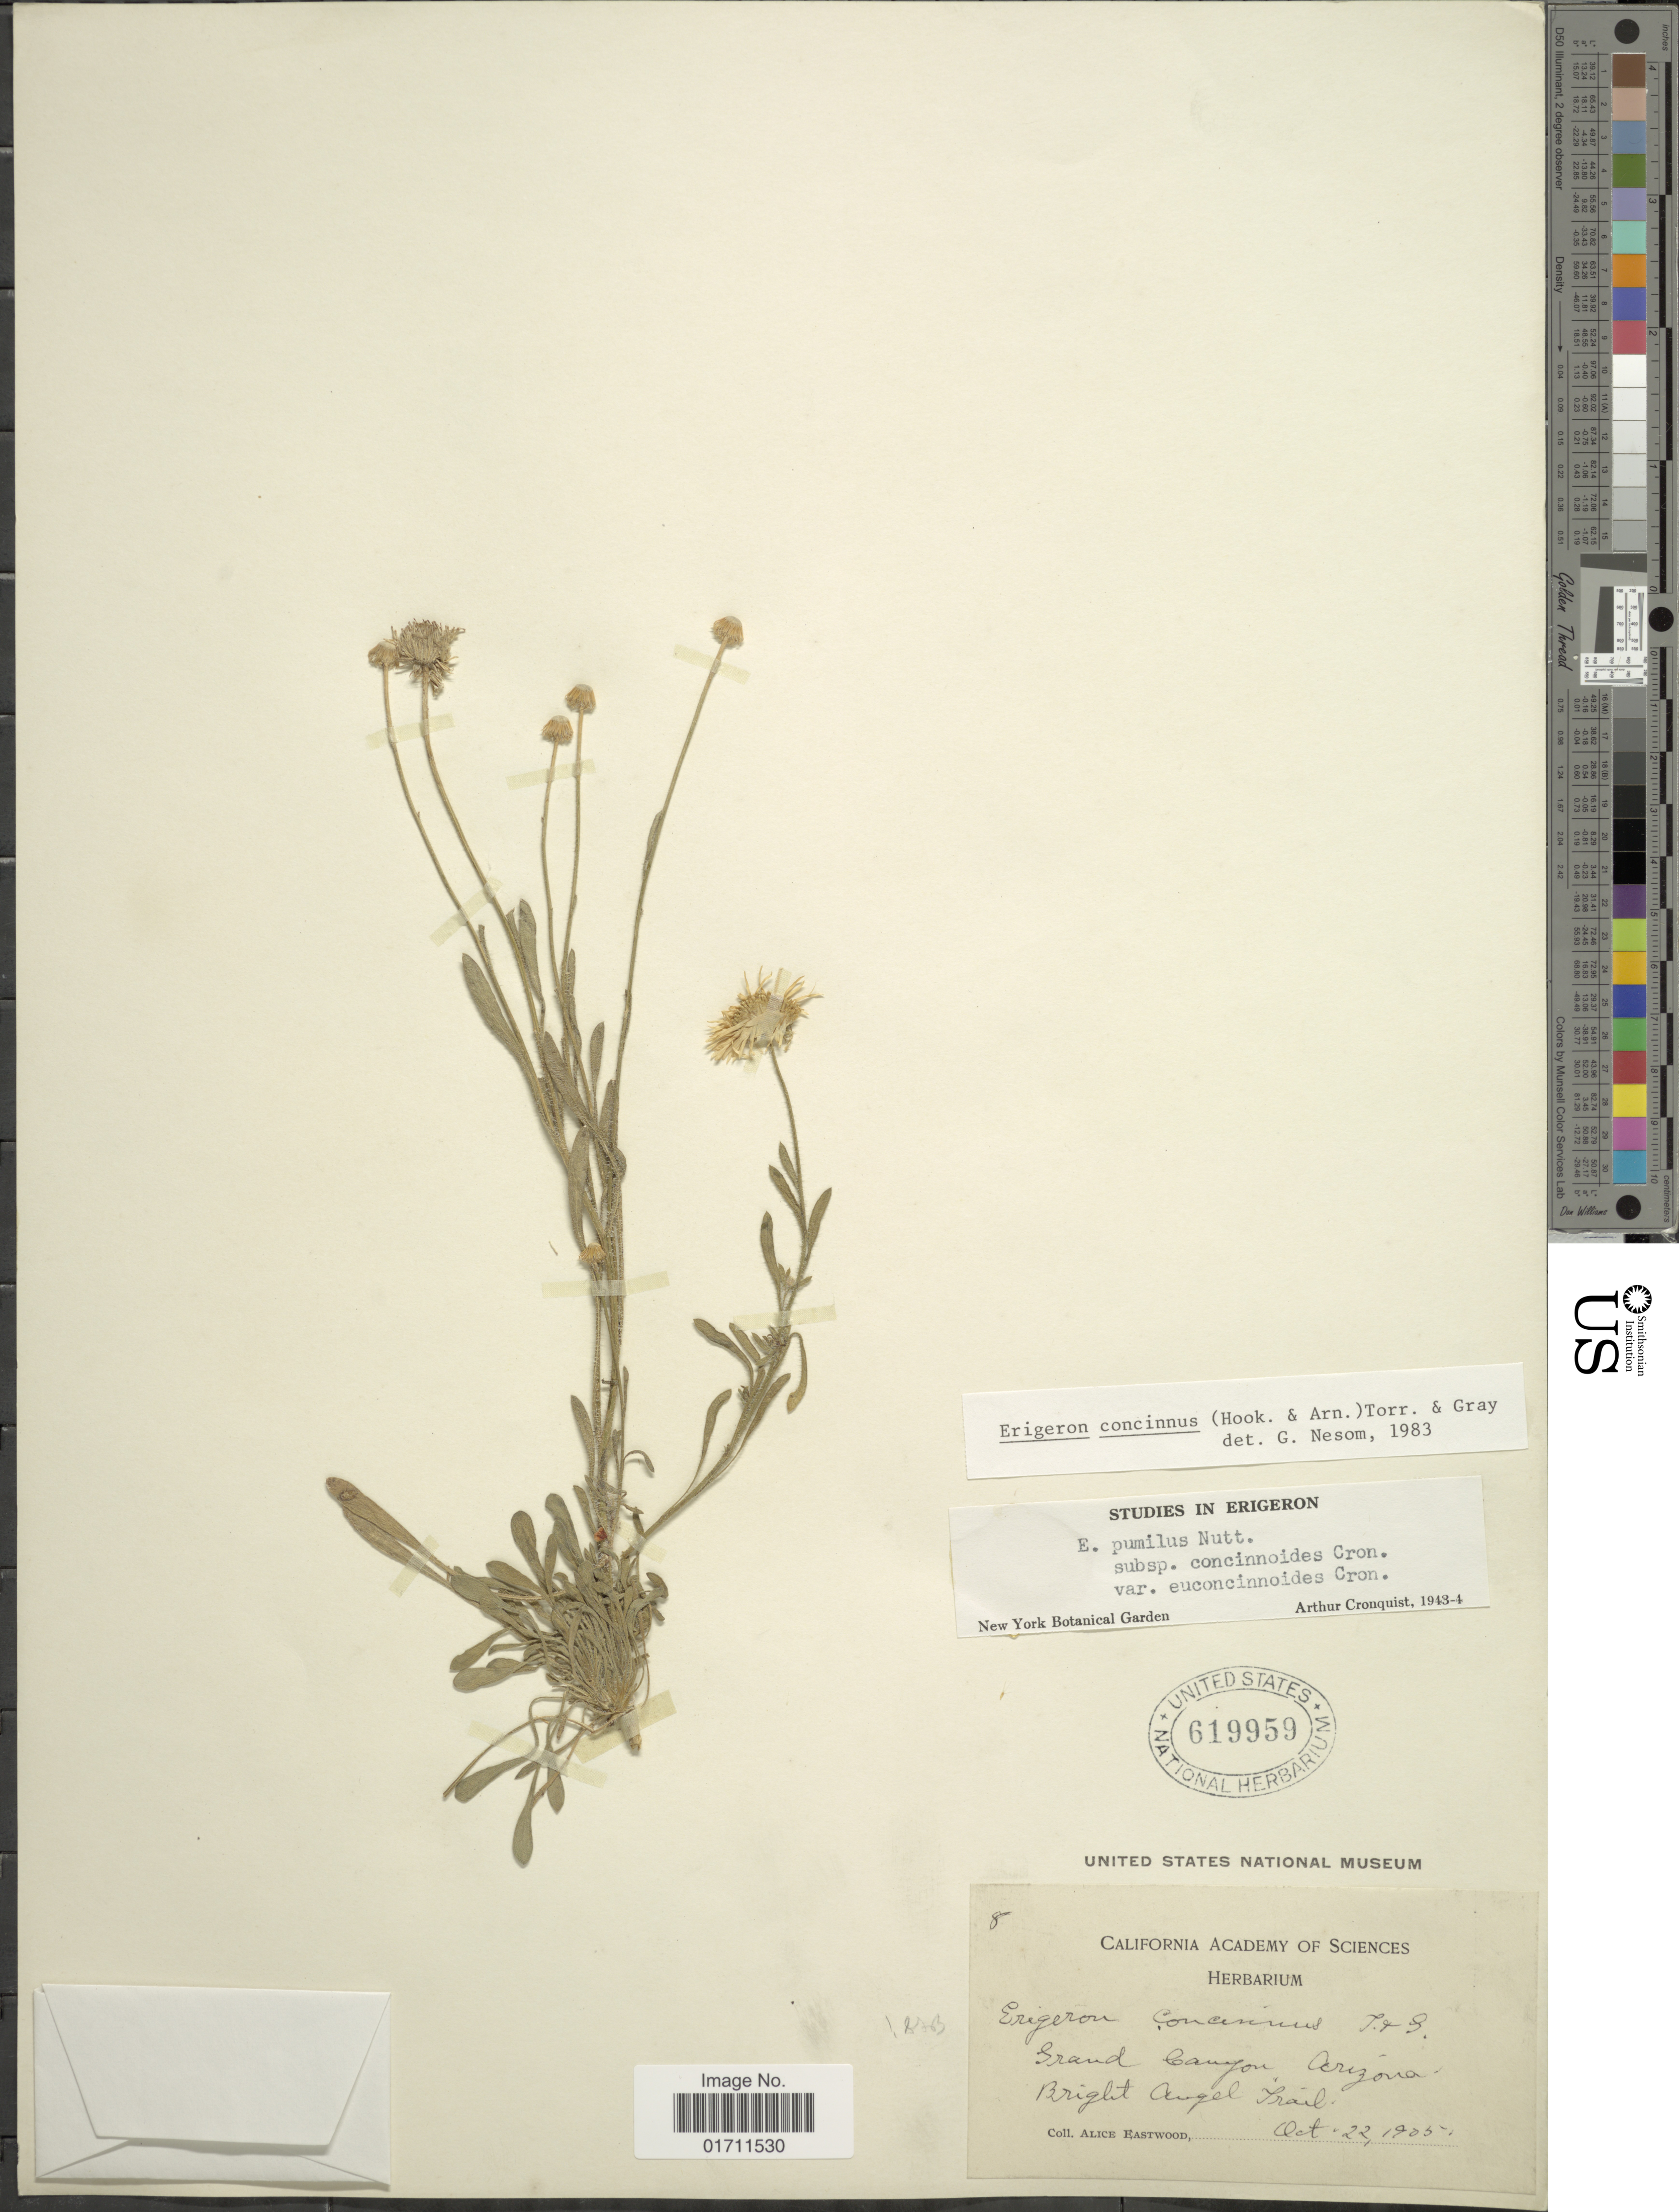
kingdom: Plantae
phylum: Tracheophyta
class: Magnoliopsida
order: Asterales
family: Asteraceae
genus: Erigeron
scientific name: Erigeron concinnus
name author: (Hook. & Arn.) Torr. & A. Gray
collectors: A. Eastwood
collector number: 8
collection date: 1905-10-22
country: United States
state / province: Arizona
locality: Grand Canyon, Bright Angel Trail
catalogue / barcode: US 619959